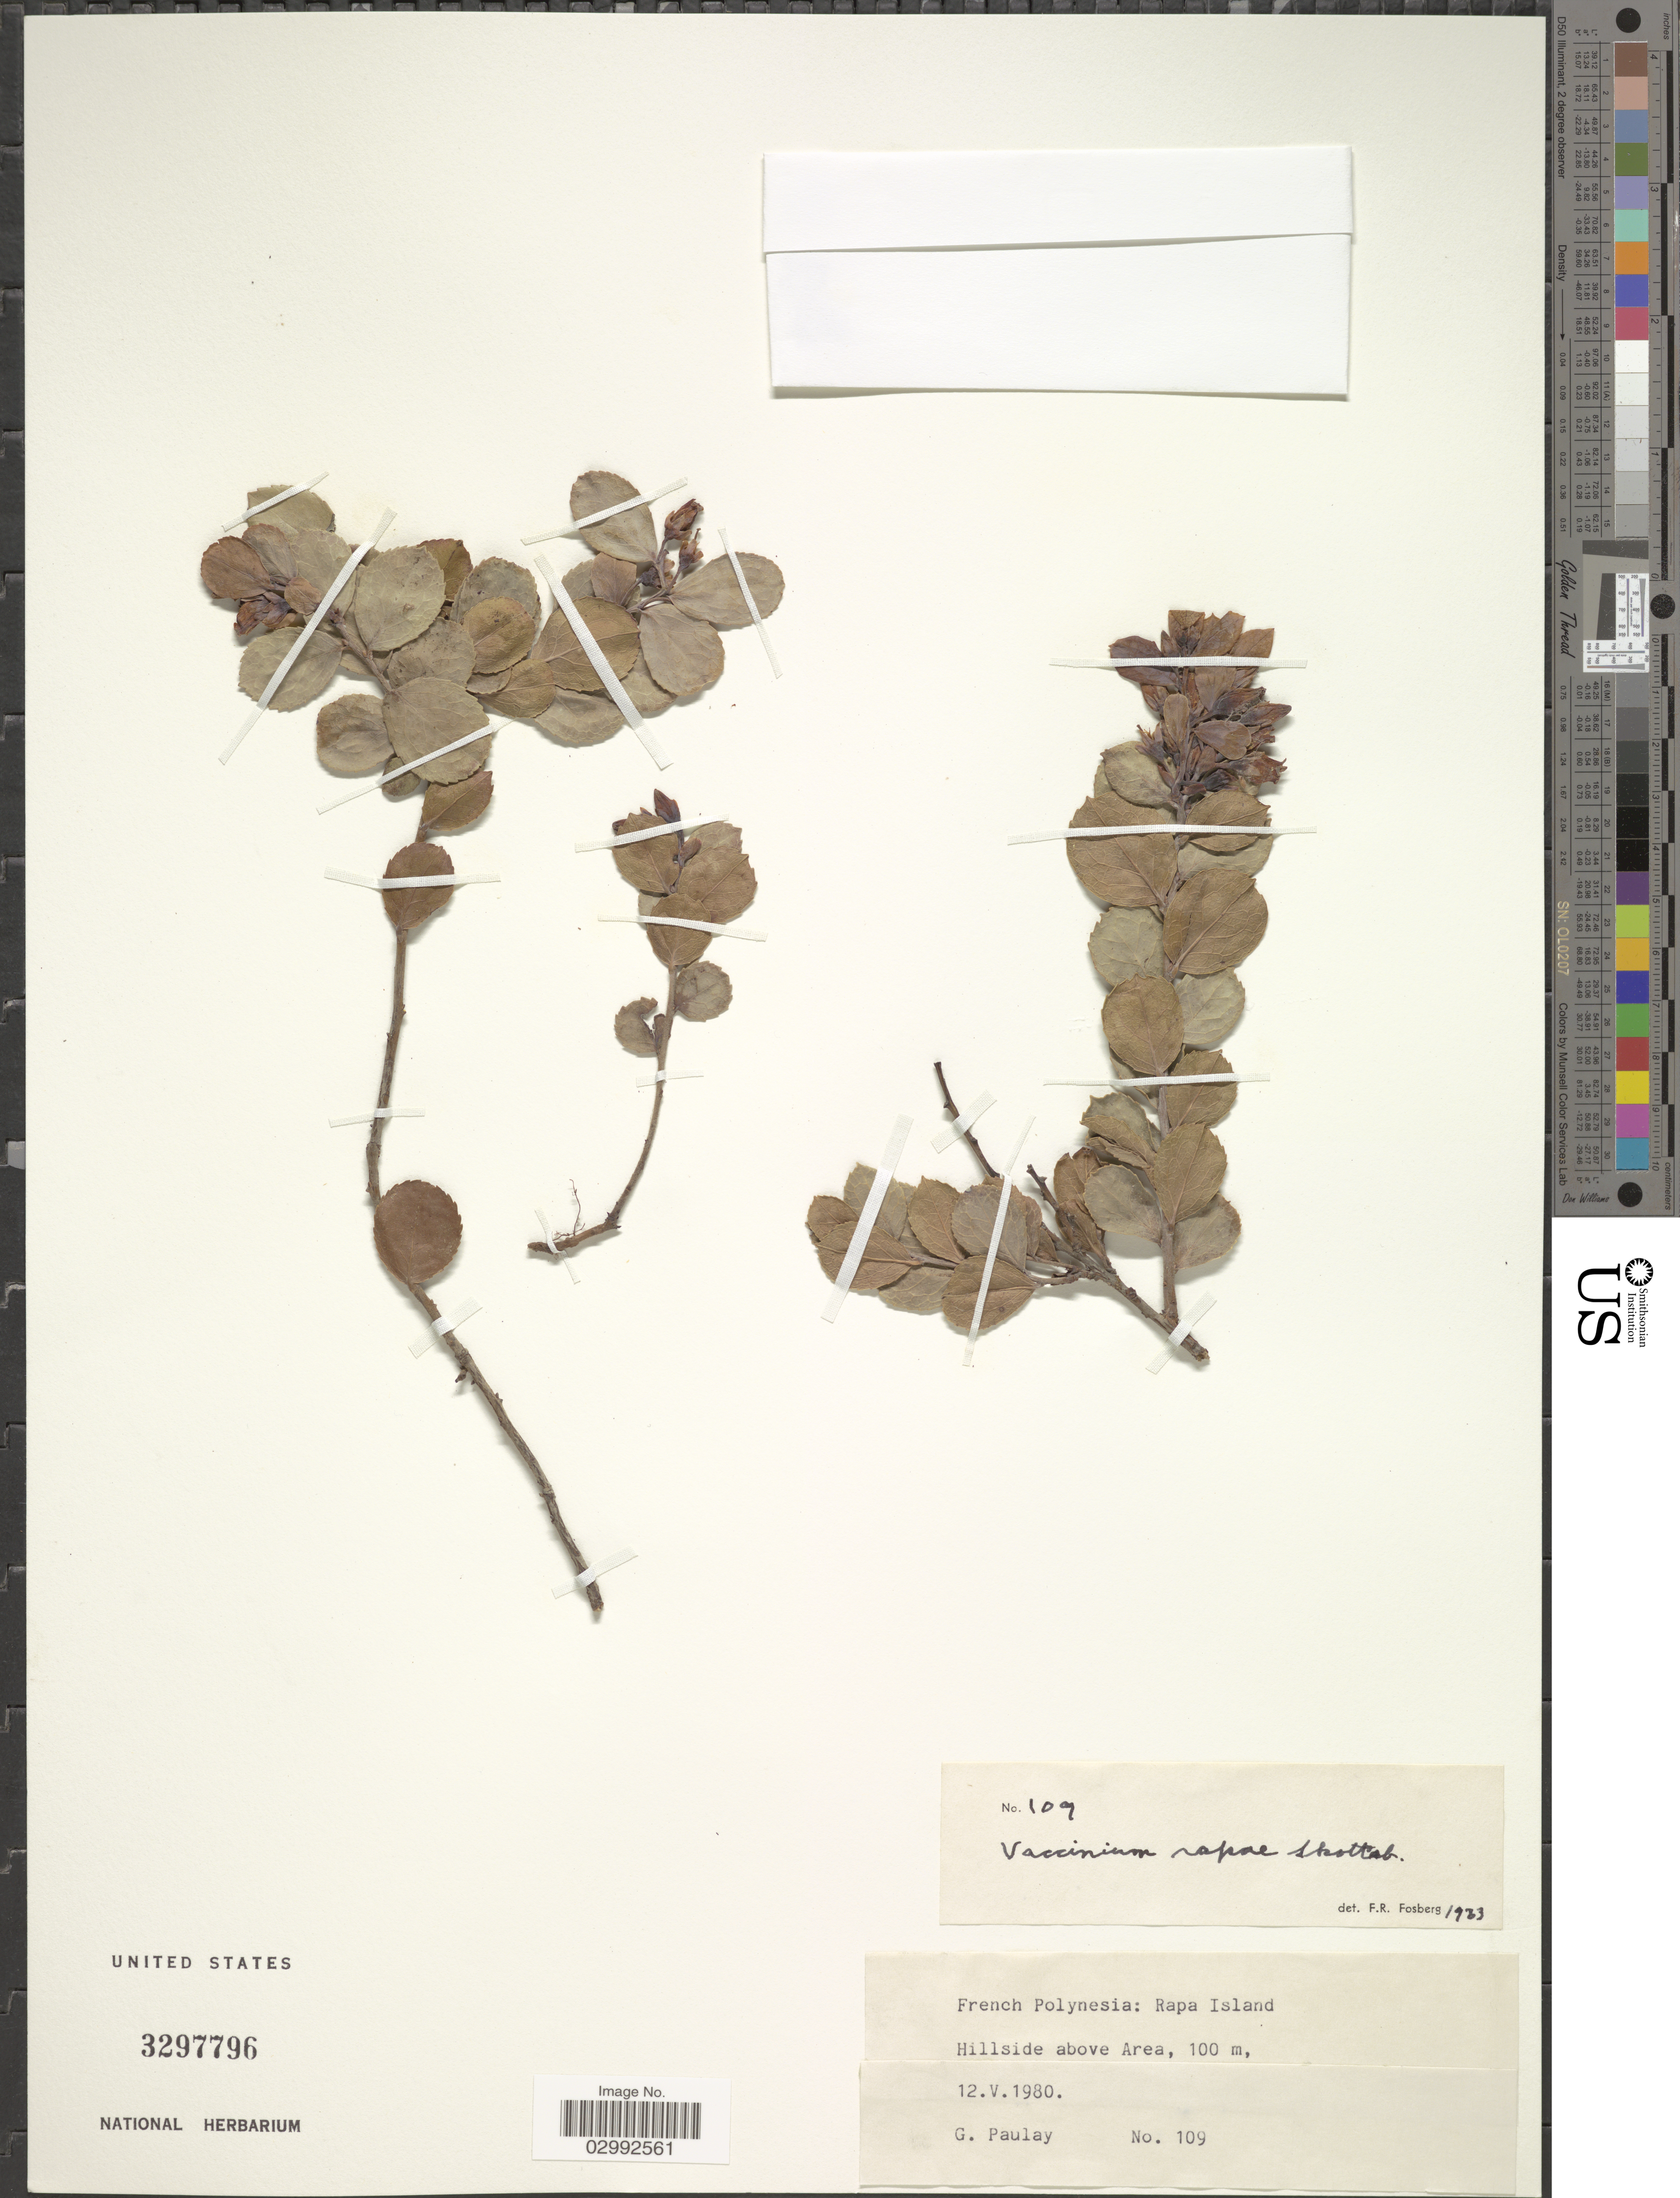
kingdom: Plantae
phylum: Tracheophyta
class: Magnoliopsida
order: Ericales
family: Ericaceae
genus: Vaccinium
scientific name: Vaccinium rapae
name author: Skottsb.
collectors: G. Paulay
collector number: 109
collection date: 1980-05-12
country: French Polynesia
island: Rapa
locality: Rapa Island, Hillside above Area.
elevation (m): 100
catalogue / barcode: US 3297796